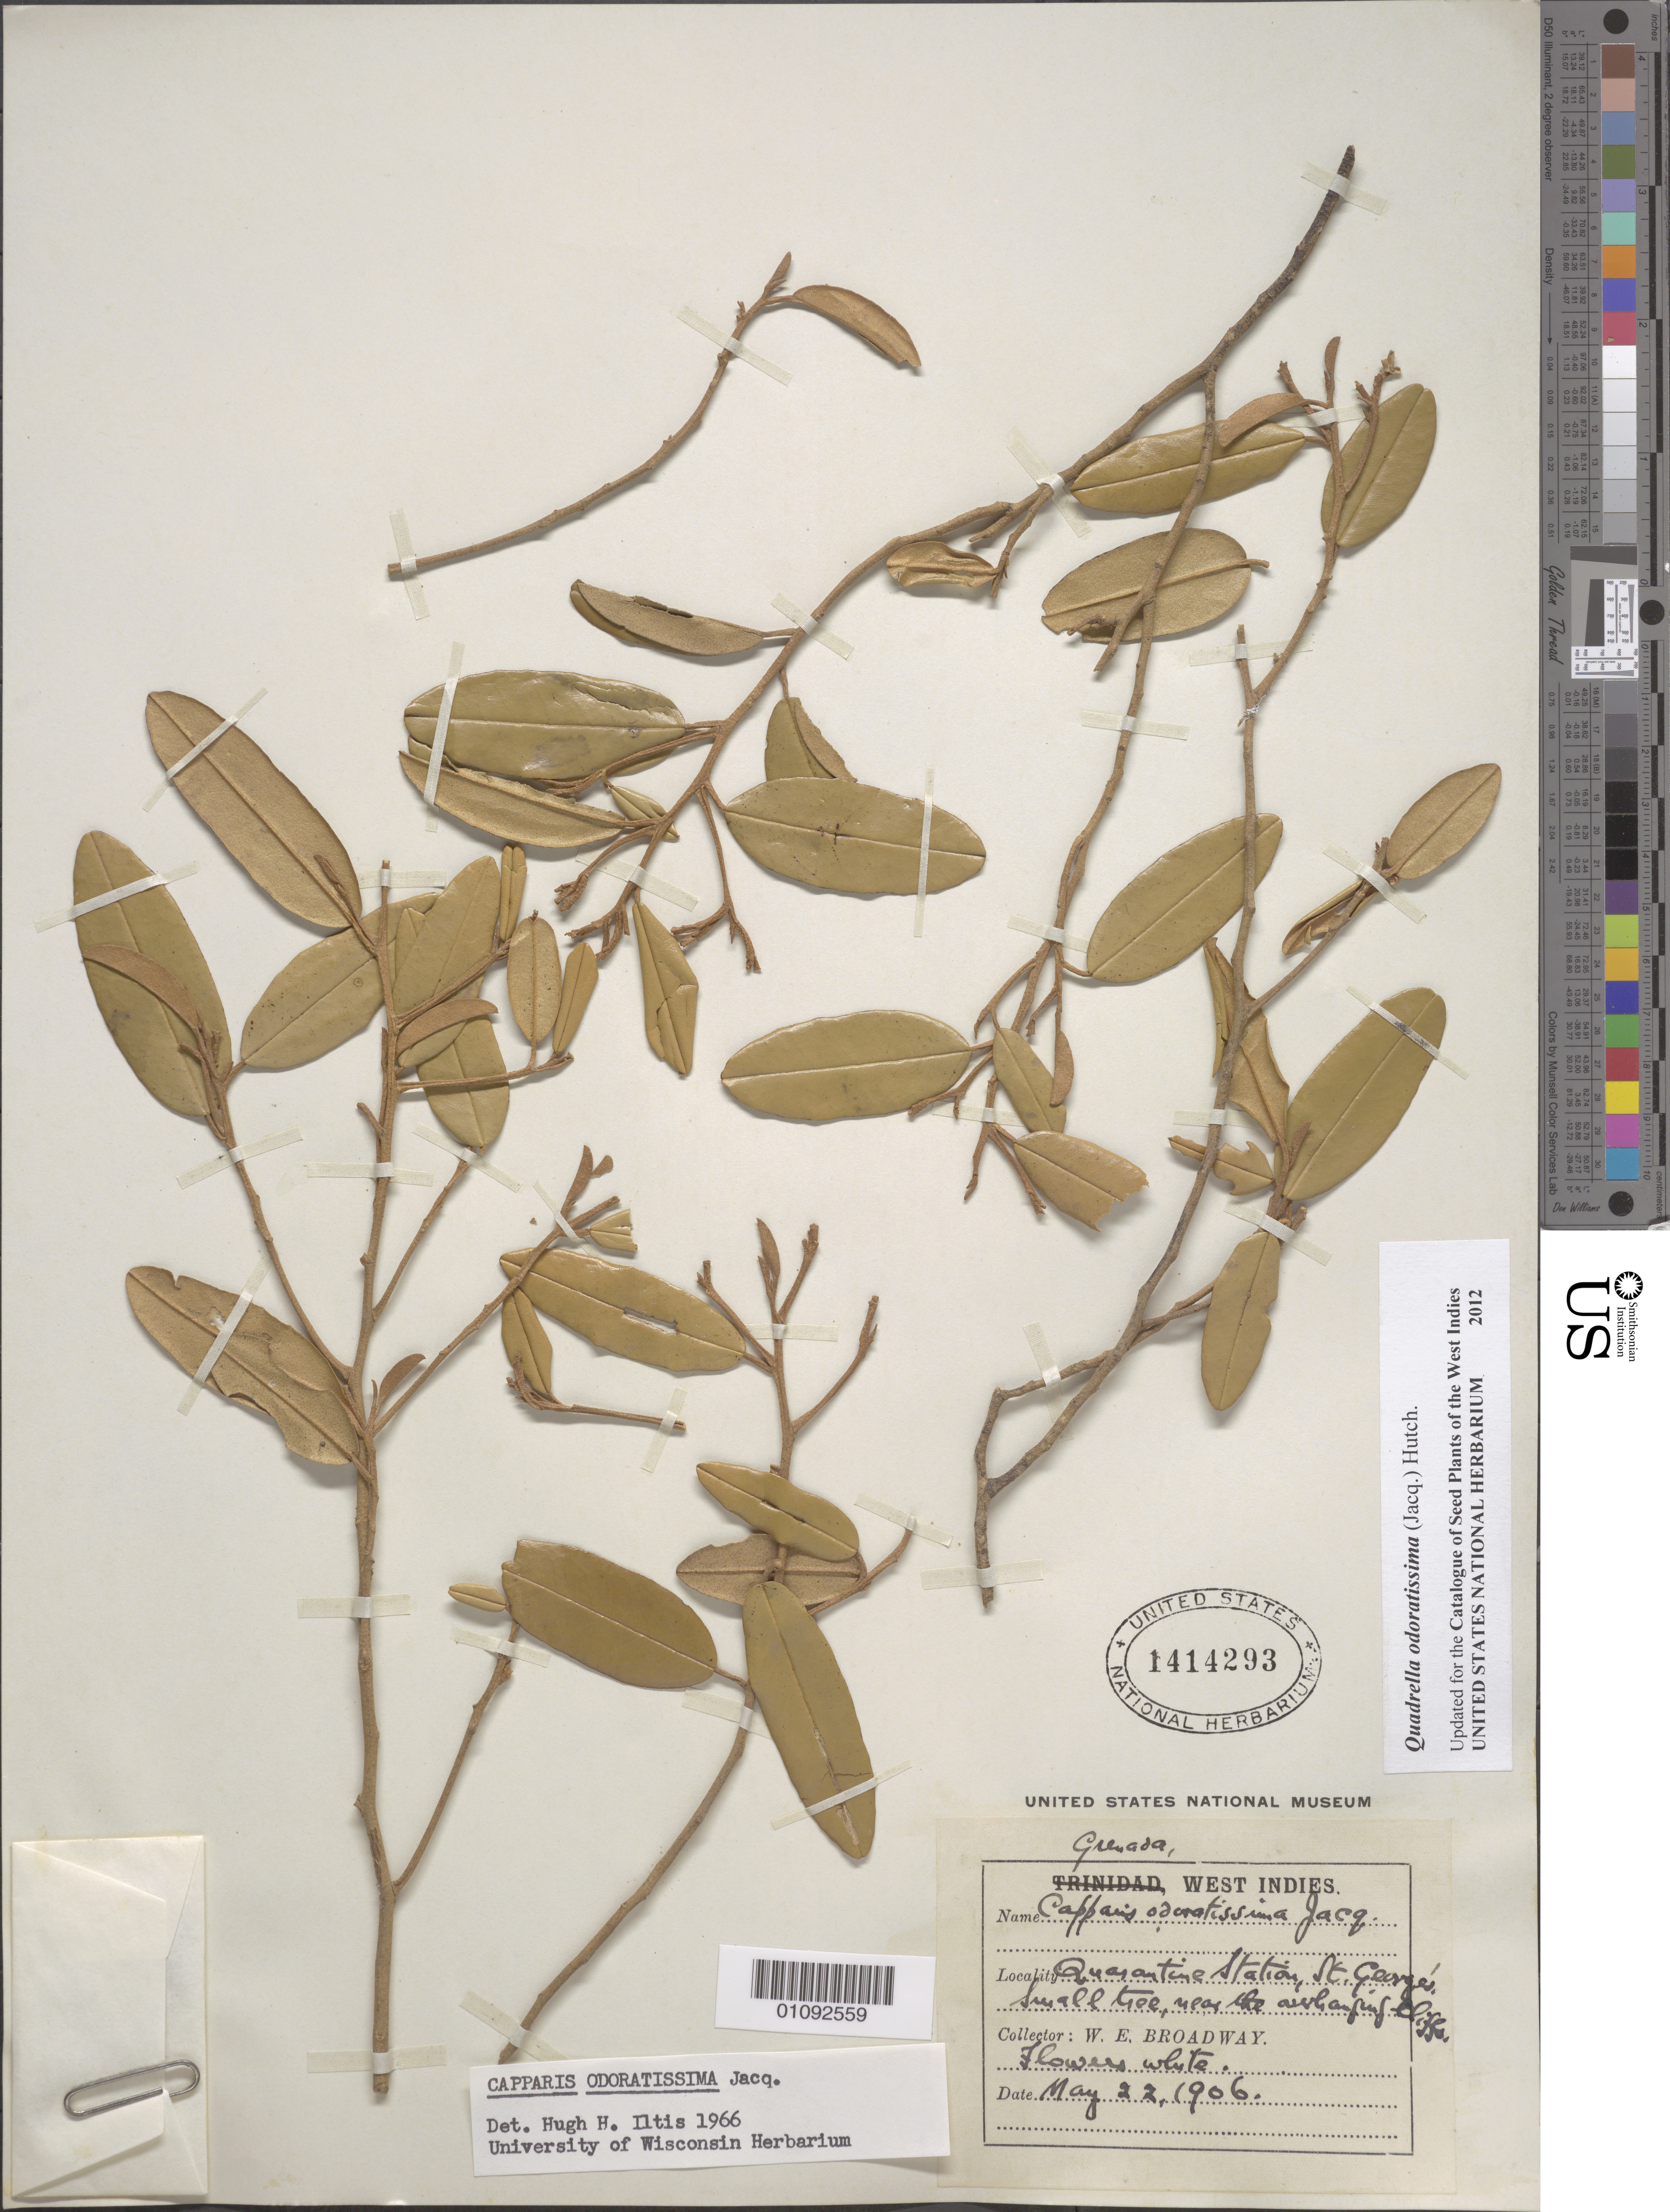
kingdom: Plantae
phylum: Tracheophyta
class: Magnoliopsida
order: Brassicales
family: Capparaceae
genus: Quadrella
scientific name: Quadrella odoratissima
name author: (Jacq.) Hutch.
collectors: W. E. Broadway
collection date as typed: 22 May 1906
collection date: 1906-05-22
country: Grenada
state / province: Saint George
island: Grenada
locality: Quarantine Station.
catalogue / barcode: US 1414293